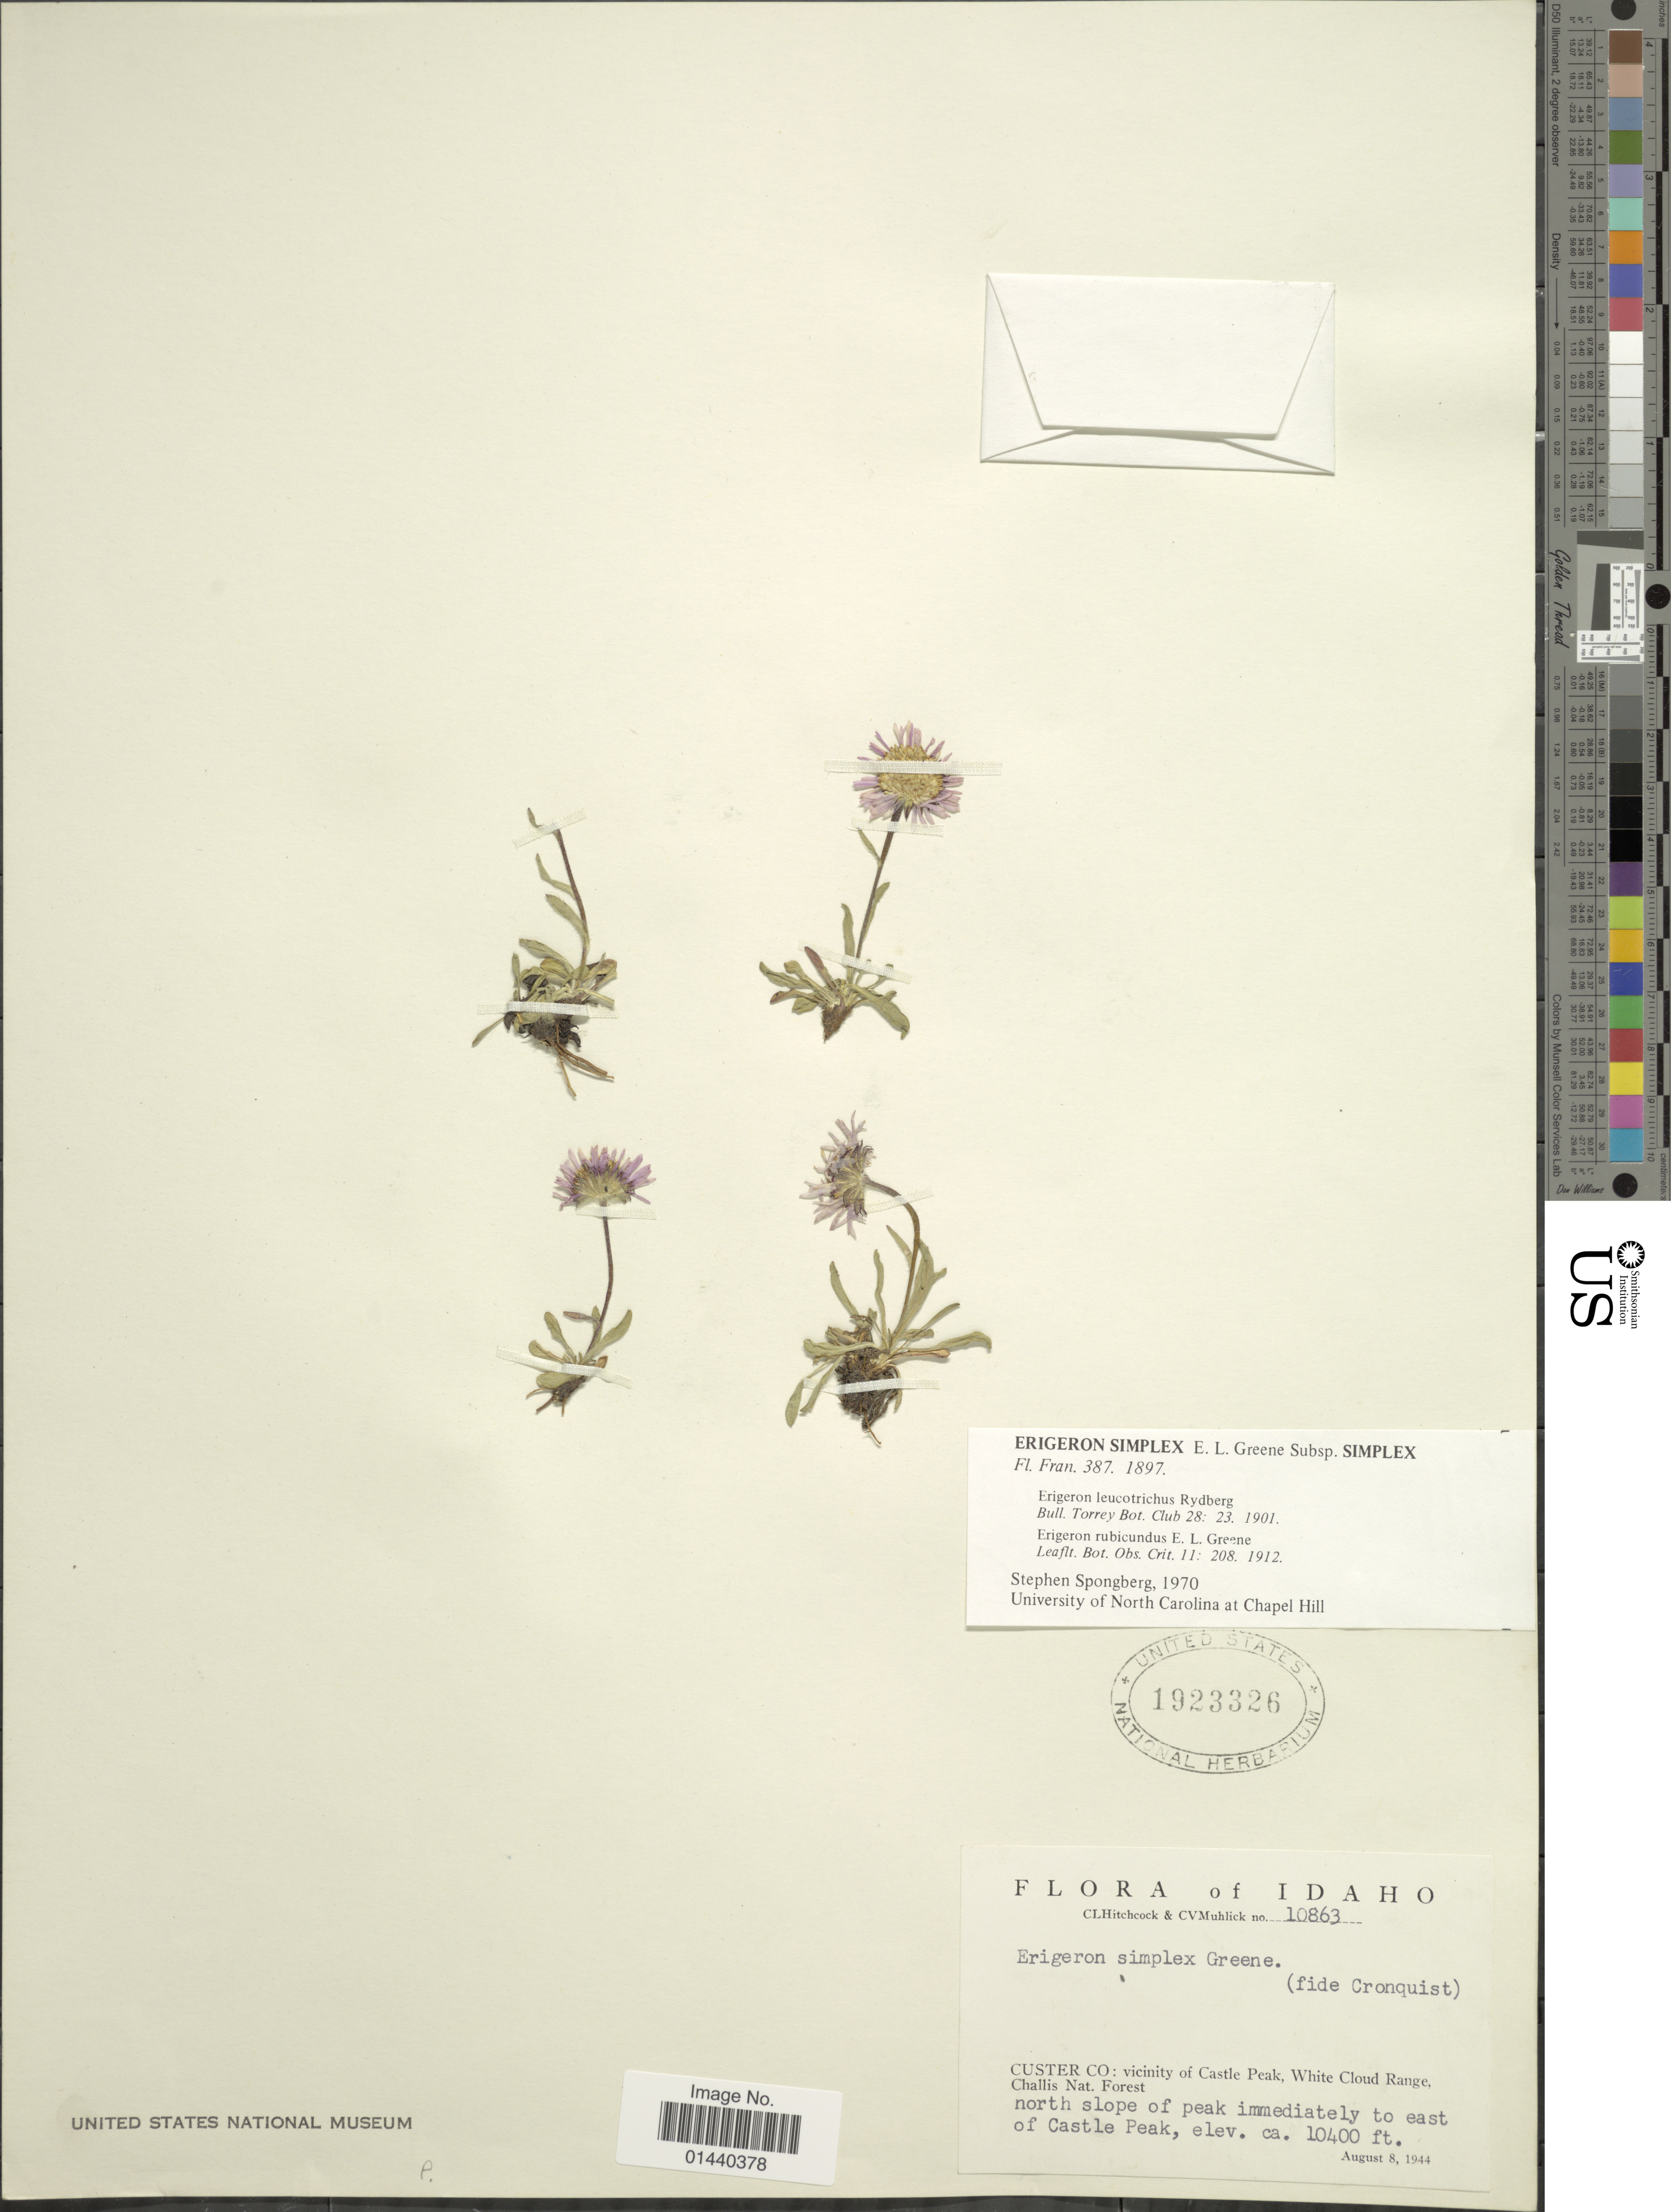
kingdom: Plantae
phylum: Tracheophyta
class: Magnoliopsida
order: Asterales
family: Asteraceae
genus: Erigeron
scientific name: Erigeron simplex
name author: Greene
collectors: C. L. Hitchcock & C. V. Muhlick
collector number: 10863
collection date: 1944-08-08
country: United States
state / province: Idaho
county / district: Custer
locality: Vicinity of Castle Peak, White Cloud Range, Challis Nat. Forest. North slope of peak immediately to east of Castle Peak.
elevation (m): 3170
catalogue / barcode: US 1923326